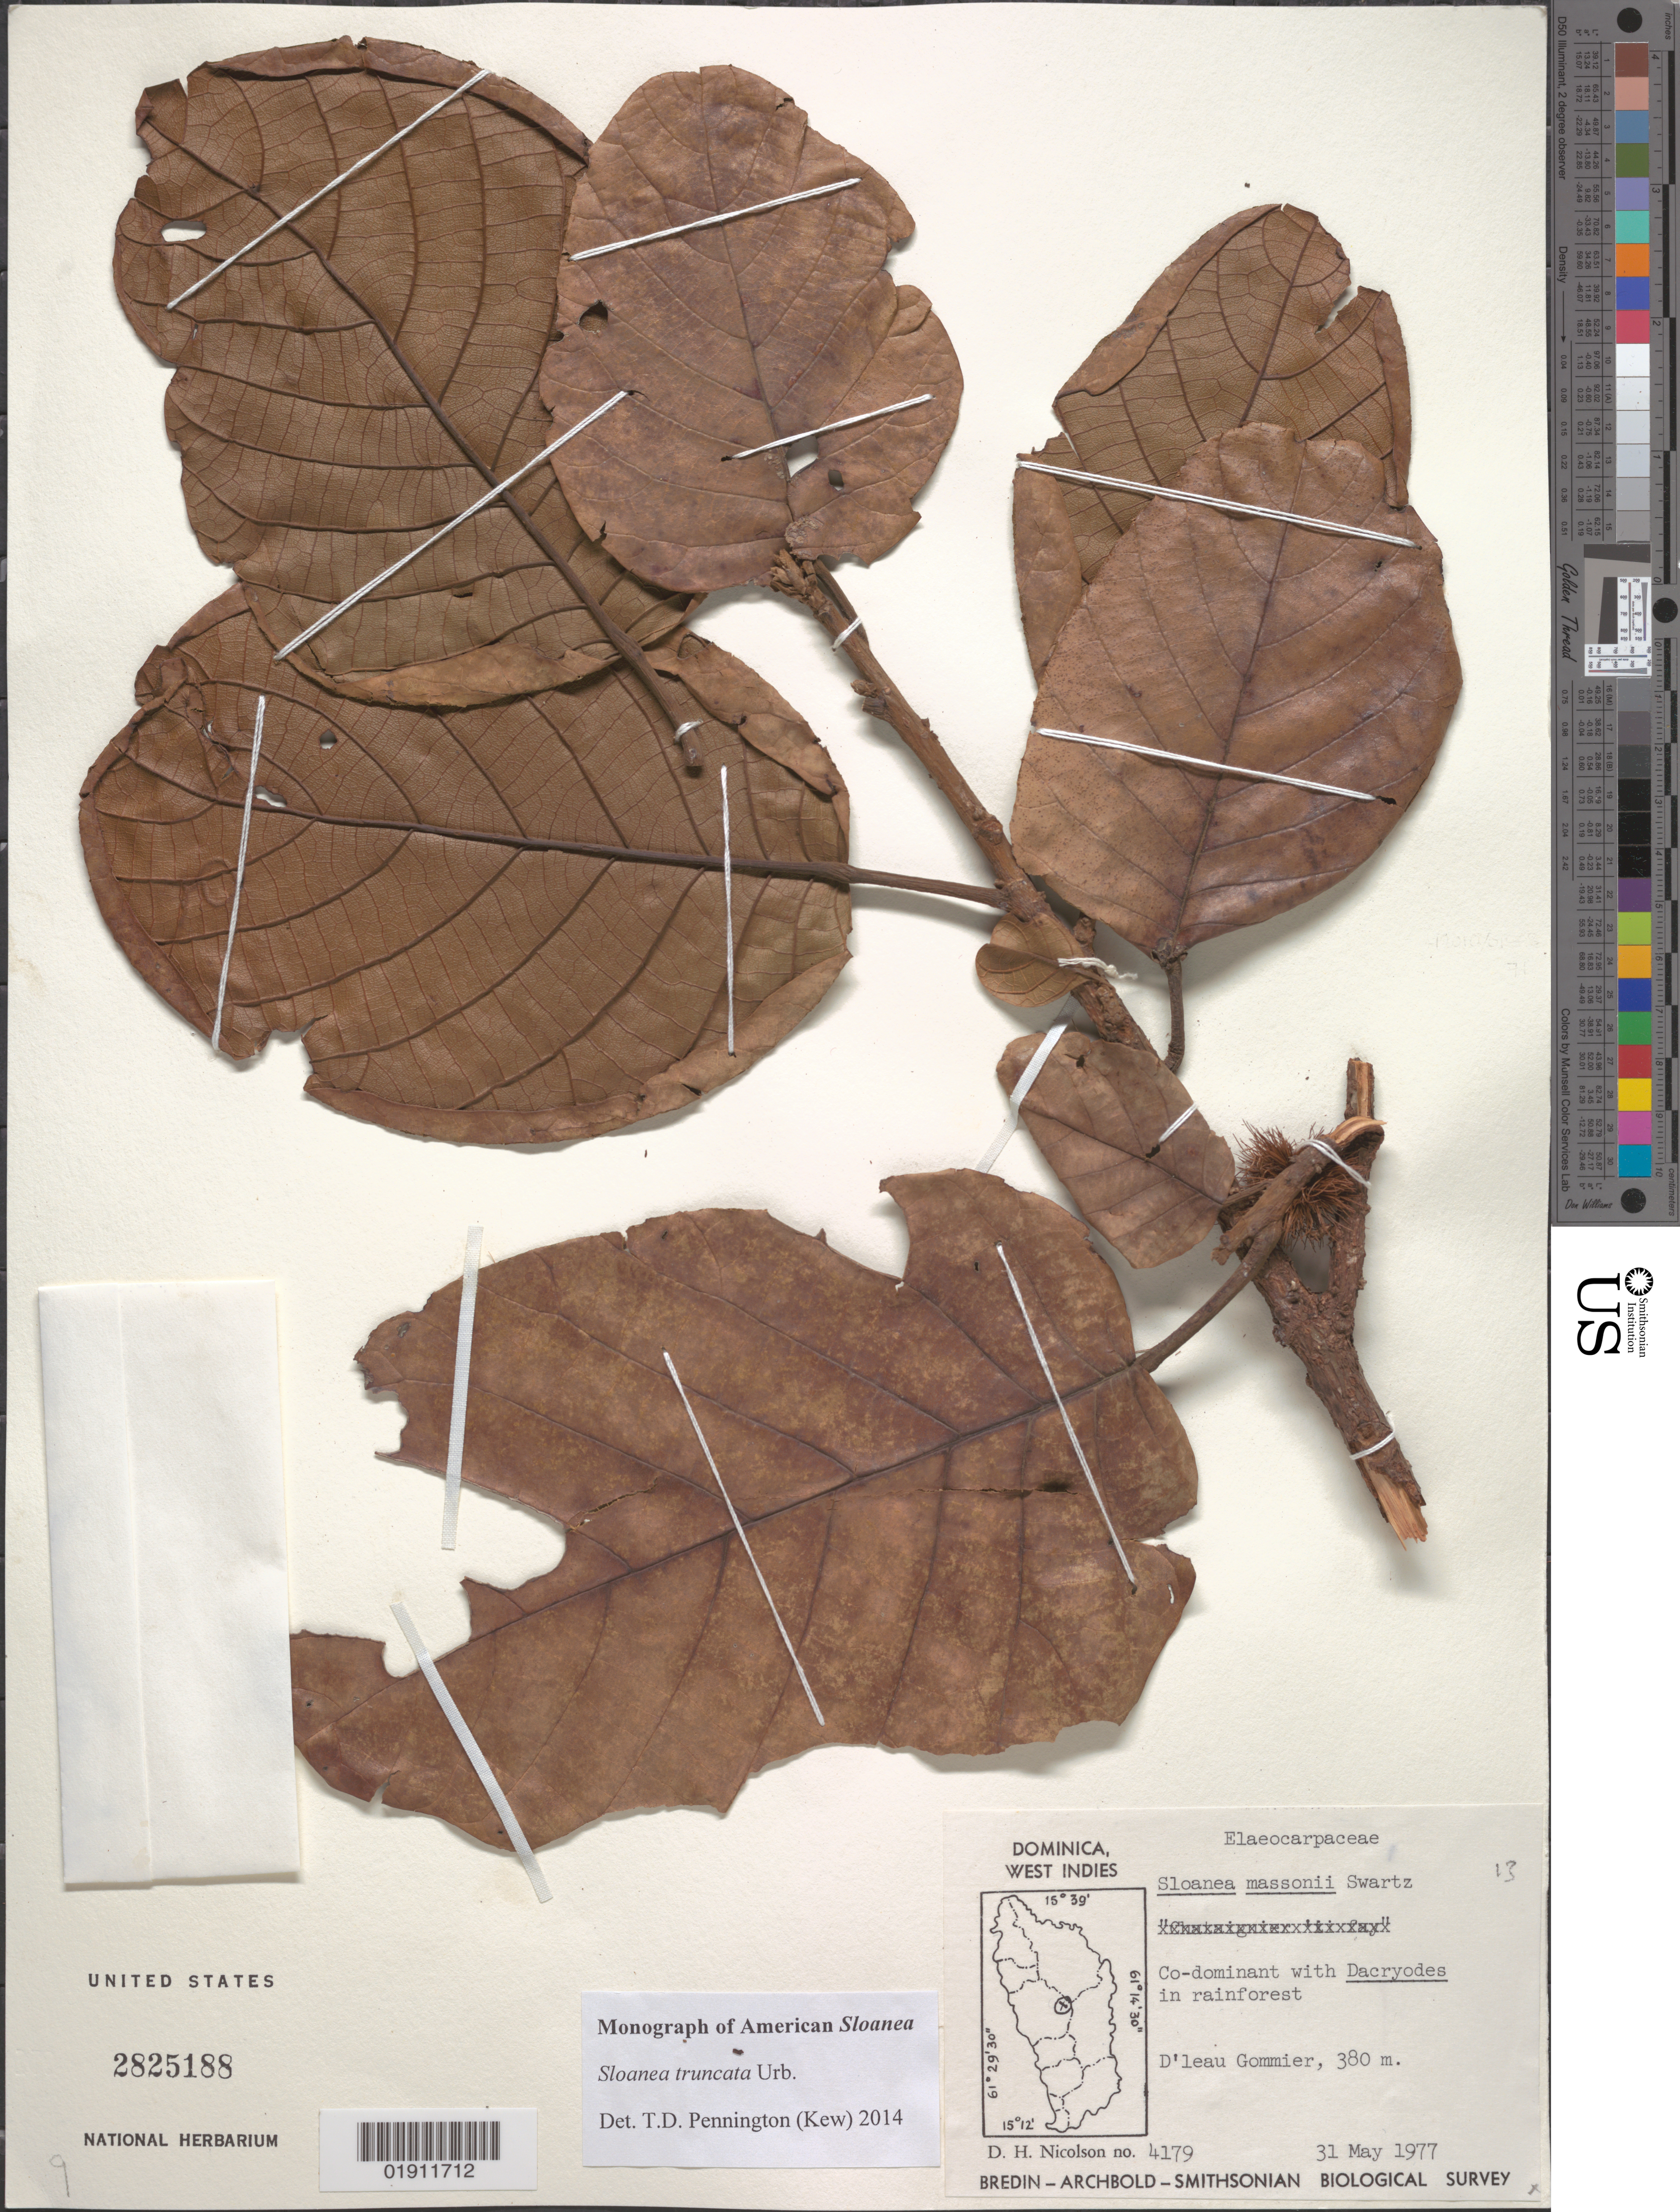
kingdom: Plantae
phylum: Tracheophyta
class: Magnoliopsida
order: Oxalidales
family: Elaeocarpaceae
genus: Sloanea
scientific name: Sloanea truncata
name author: Urb.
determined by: Pennington, T. D., (K)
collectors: D. H. Nicolson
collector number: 4179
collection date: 1977-05-31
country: Dominica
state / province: St. Joseph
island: Dominica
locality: D'Leau Gommier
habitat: With Dacryodes in rainforest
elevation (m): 380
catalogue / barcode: US 2825188